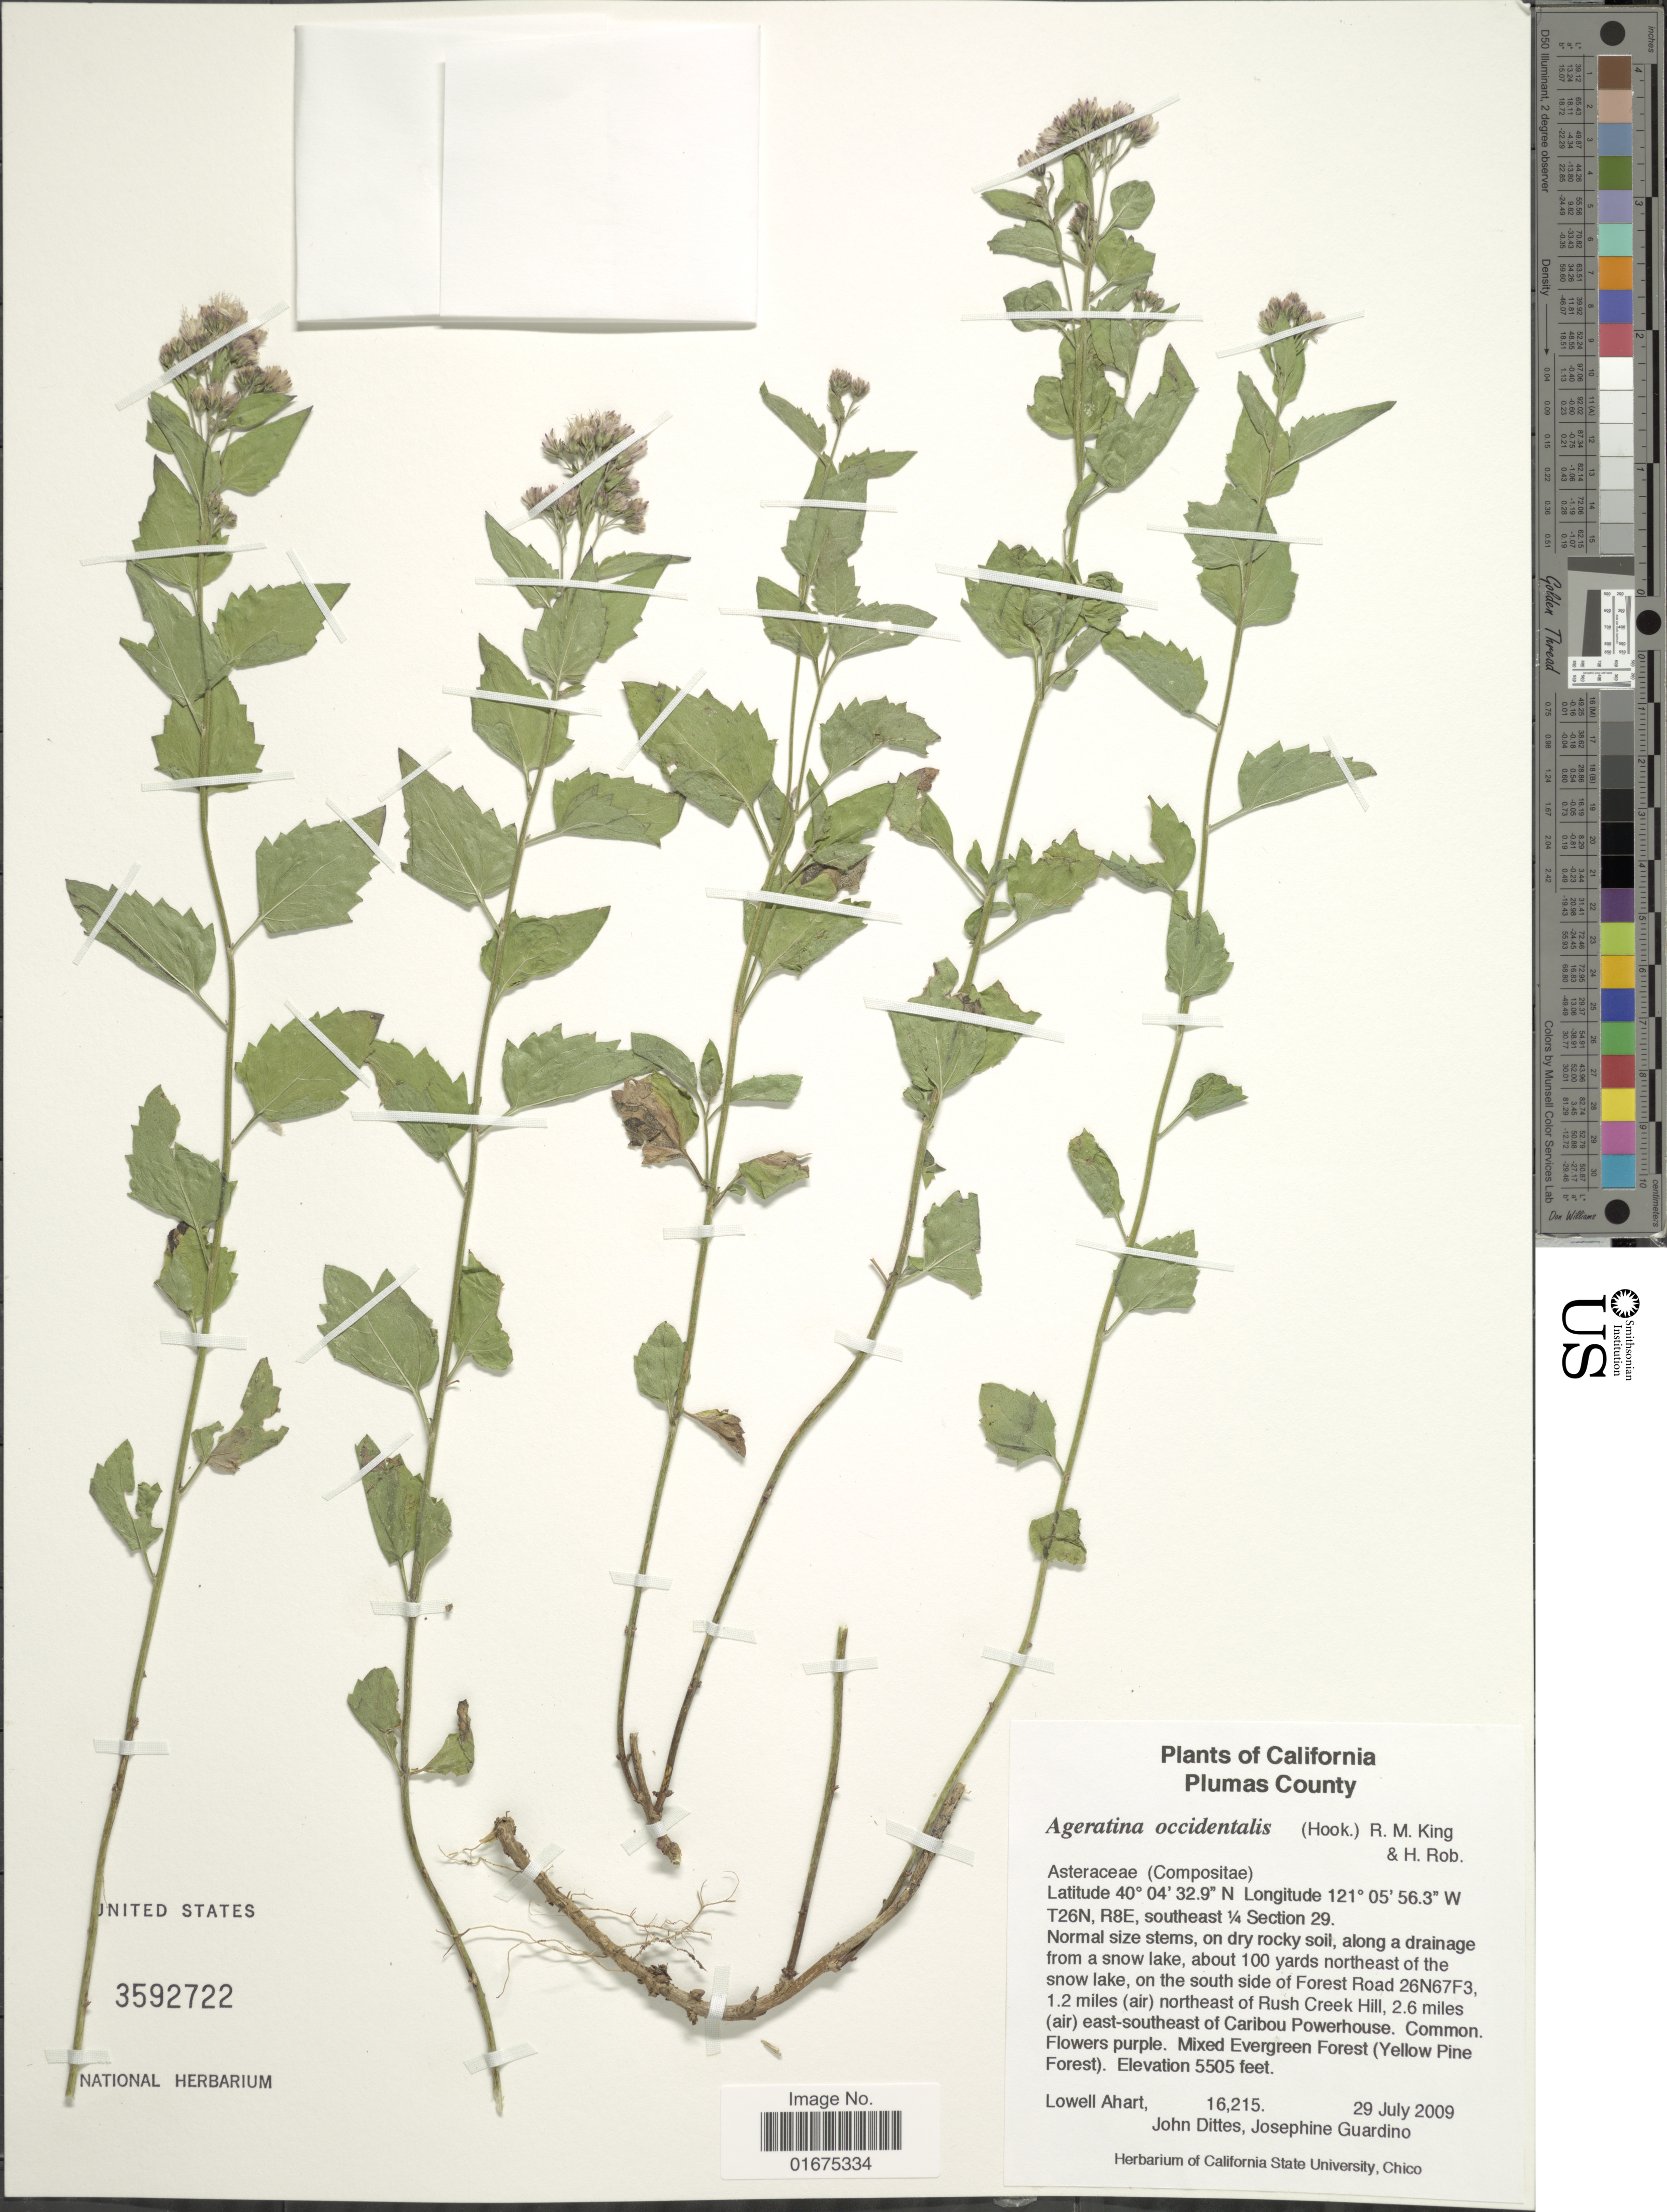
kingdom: Plantae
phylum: Tracheophyta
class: Magnoliopsida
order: Asterales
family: Asteraceae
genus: Ageratina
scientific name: Ageratina occidentalis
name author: (Hook.) R.M. King & H. Rob.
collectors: L. Ahart, J. Dittes & J. Guardino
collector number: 16215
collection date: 2009-07-29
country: United States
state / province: California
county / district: Plumas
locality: Plumas County, Along a drainage from a snow lake, about 100 yards northeast of the snow lake, on the south side of Forest Road 26N67F3, 1.2 miles (air) northeast of Rush Creek Hill, 2.6 miles (air) east-southeast of Caribou Powerhouse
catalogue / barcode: US 3592722